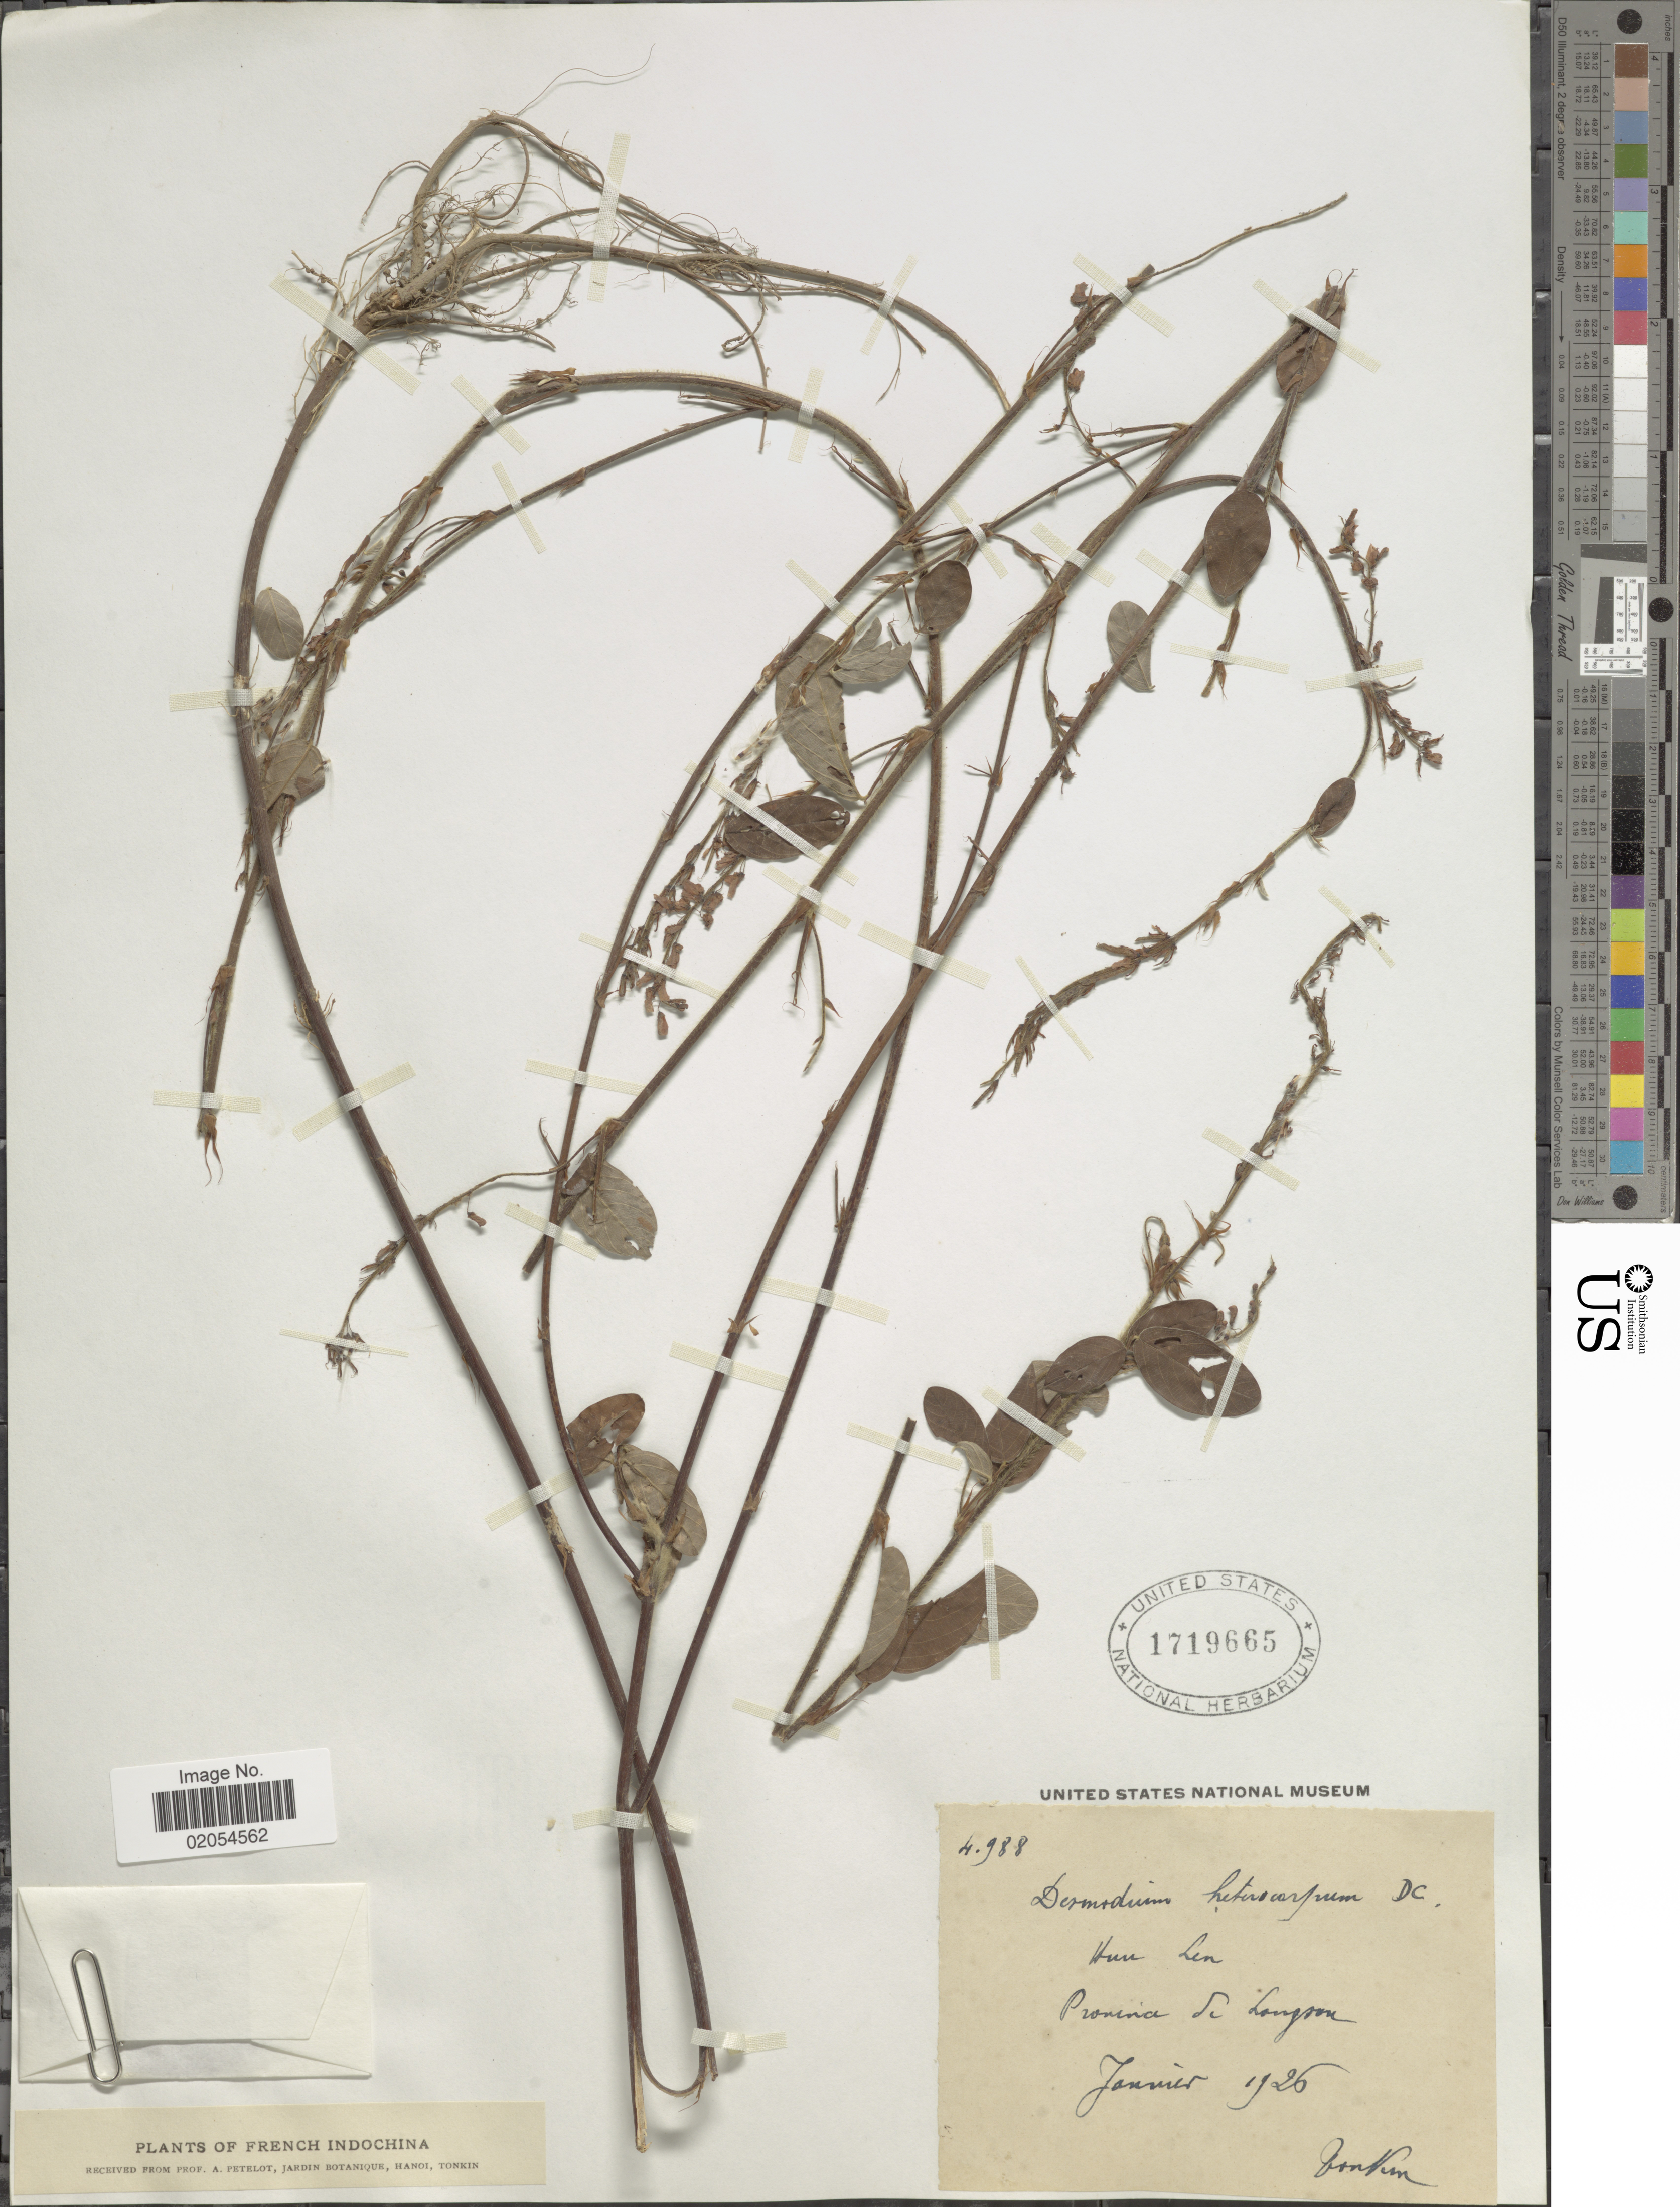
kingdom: Plantae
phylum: Tracheophyta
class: Magnoliopsida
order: Fabales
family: Fabaceae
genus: Grona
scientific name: Grona heterocarpos subsp. heterocarpos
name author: (L.) H. Ohashi & K. Ohashi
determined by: Strong, Mark T., (BOT), Smithsonian Institution - National Museum of Natural History (UNITED STATES)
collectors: A. Petelot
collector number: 4988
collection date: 1926-01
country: Vietnam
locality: Tonkin. Hun Len, Provinci de Longson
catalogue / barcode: US 1719665